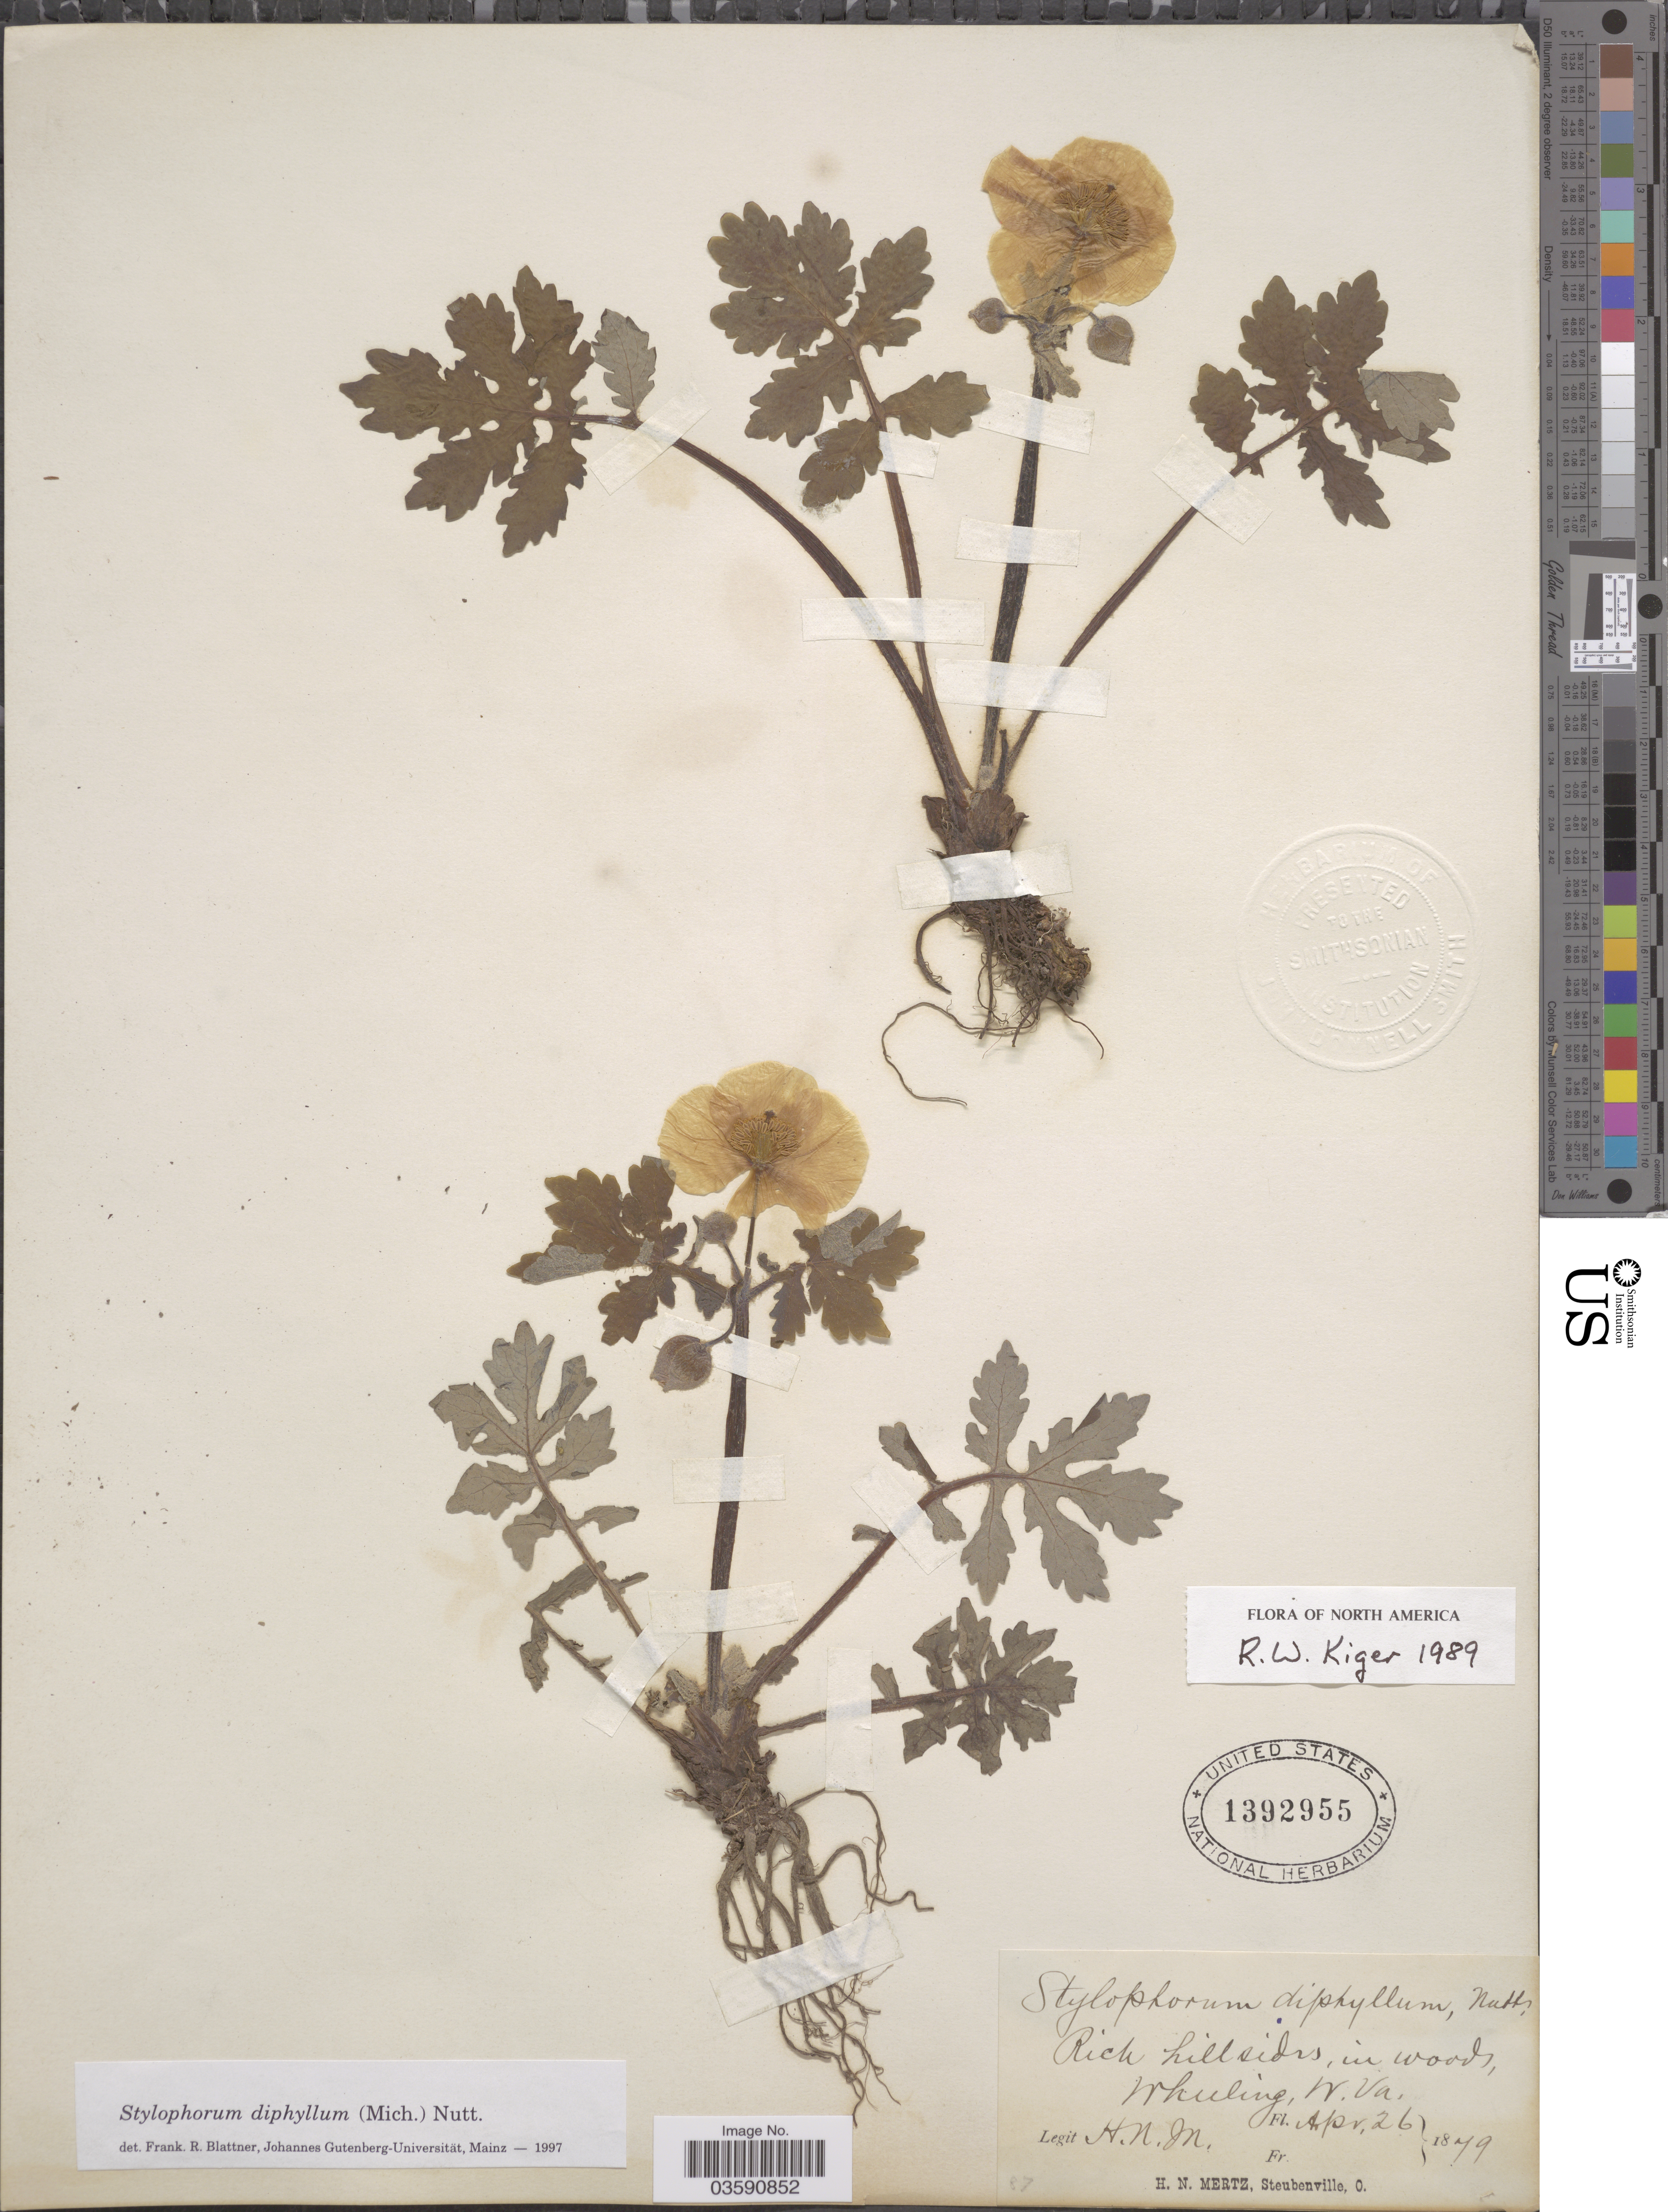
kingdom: Plantae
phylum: Tracheophyta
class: Magnoliopsida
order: Ranunculales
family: Papaveraceae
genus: Stylophorum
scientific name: Stylophorum diphyllum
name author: (Michx.) Nutt.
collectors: H. Mertz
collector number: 87?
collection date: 1879-04-26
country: United States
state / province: West Virginia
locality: Rich hill sides, in woods, Wheeling, W. Va.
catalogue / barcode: US 1392955